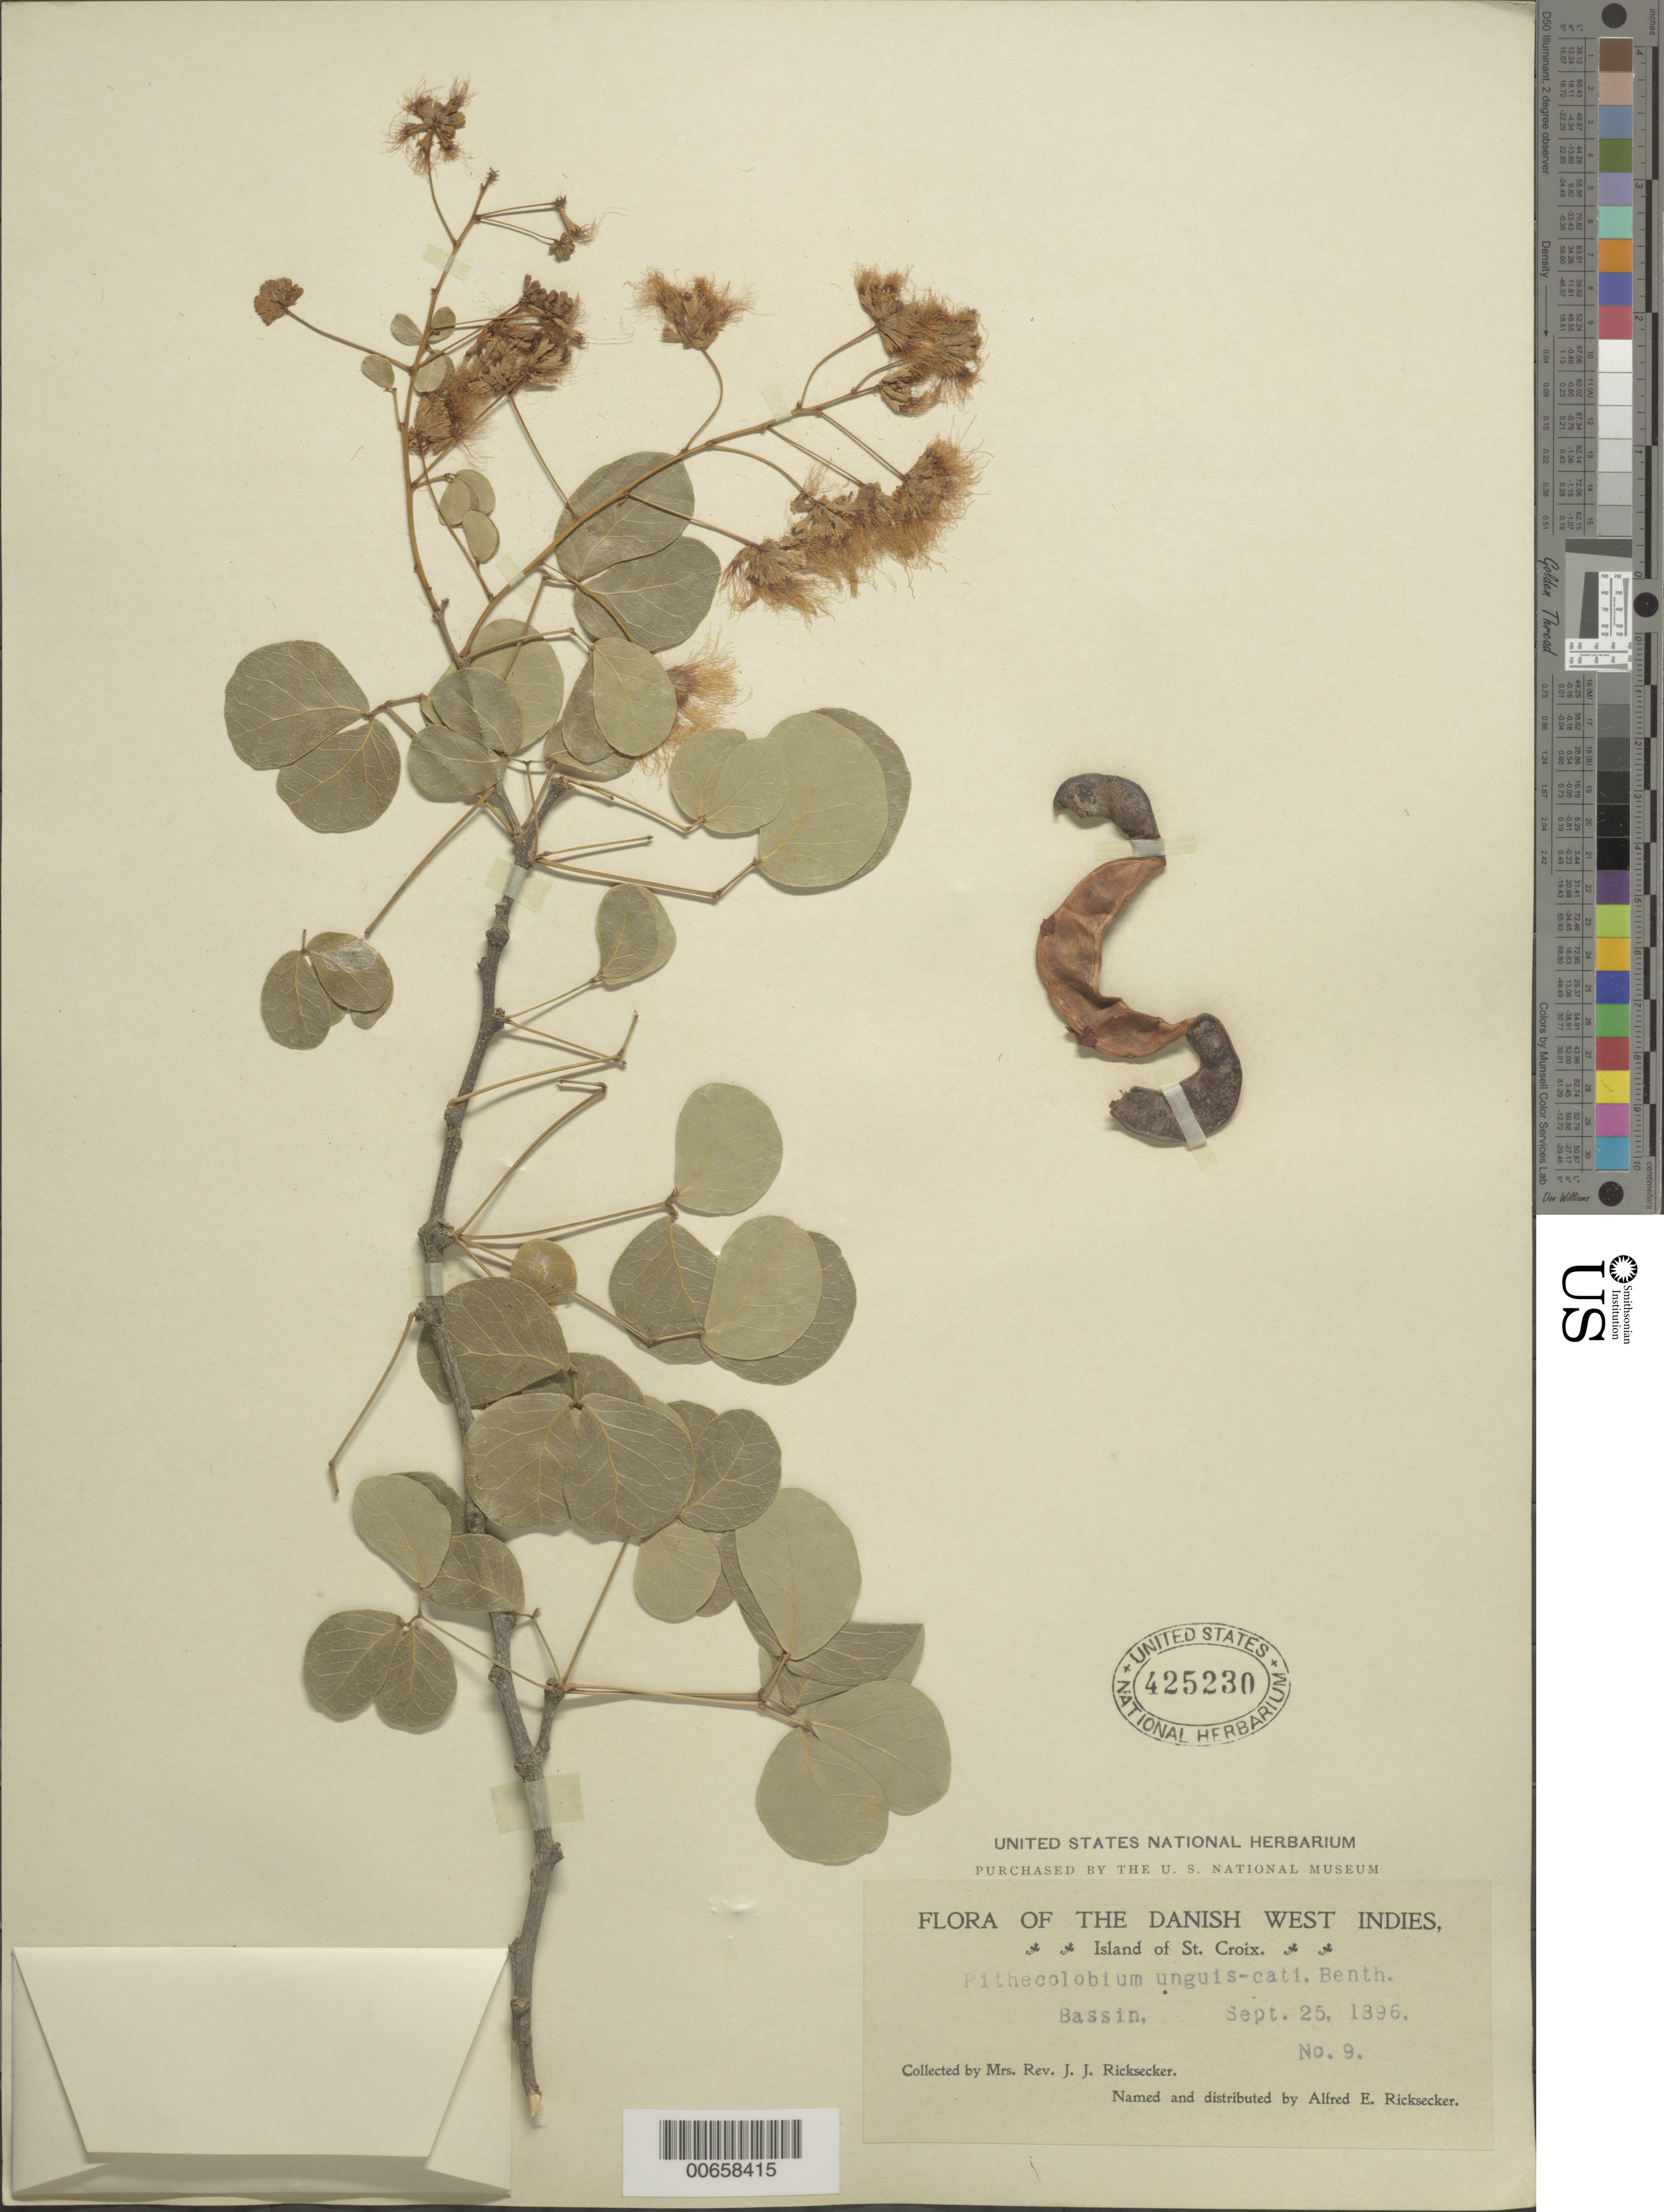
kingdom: Plantae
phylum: Tracheophyta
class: Magnoliopsida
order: Fabales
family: Fabaceae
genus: Pithecellobium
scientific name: Pithecellobium unguis-cati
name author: (L.) Benth.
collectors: Mrs. J. J. Ricksecker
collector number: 9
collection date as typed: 25 Sep 1896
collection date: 1896-09-25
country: U.S. Virgin Islands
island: St. Croix Island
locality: Bassin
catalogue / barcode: US 425230